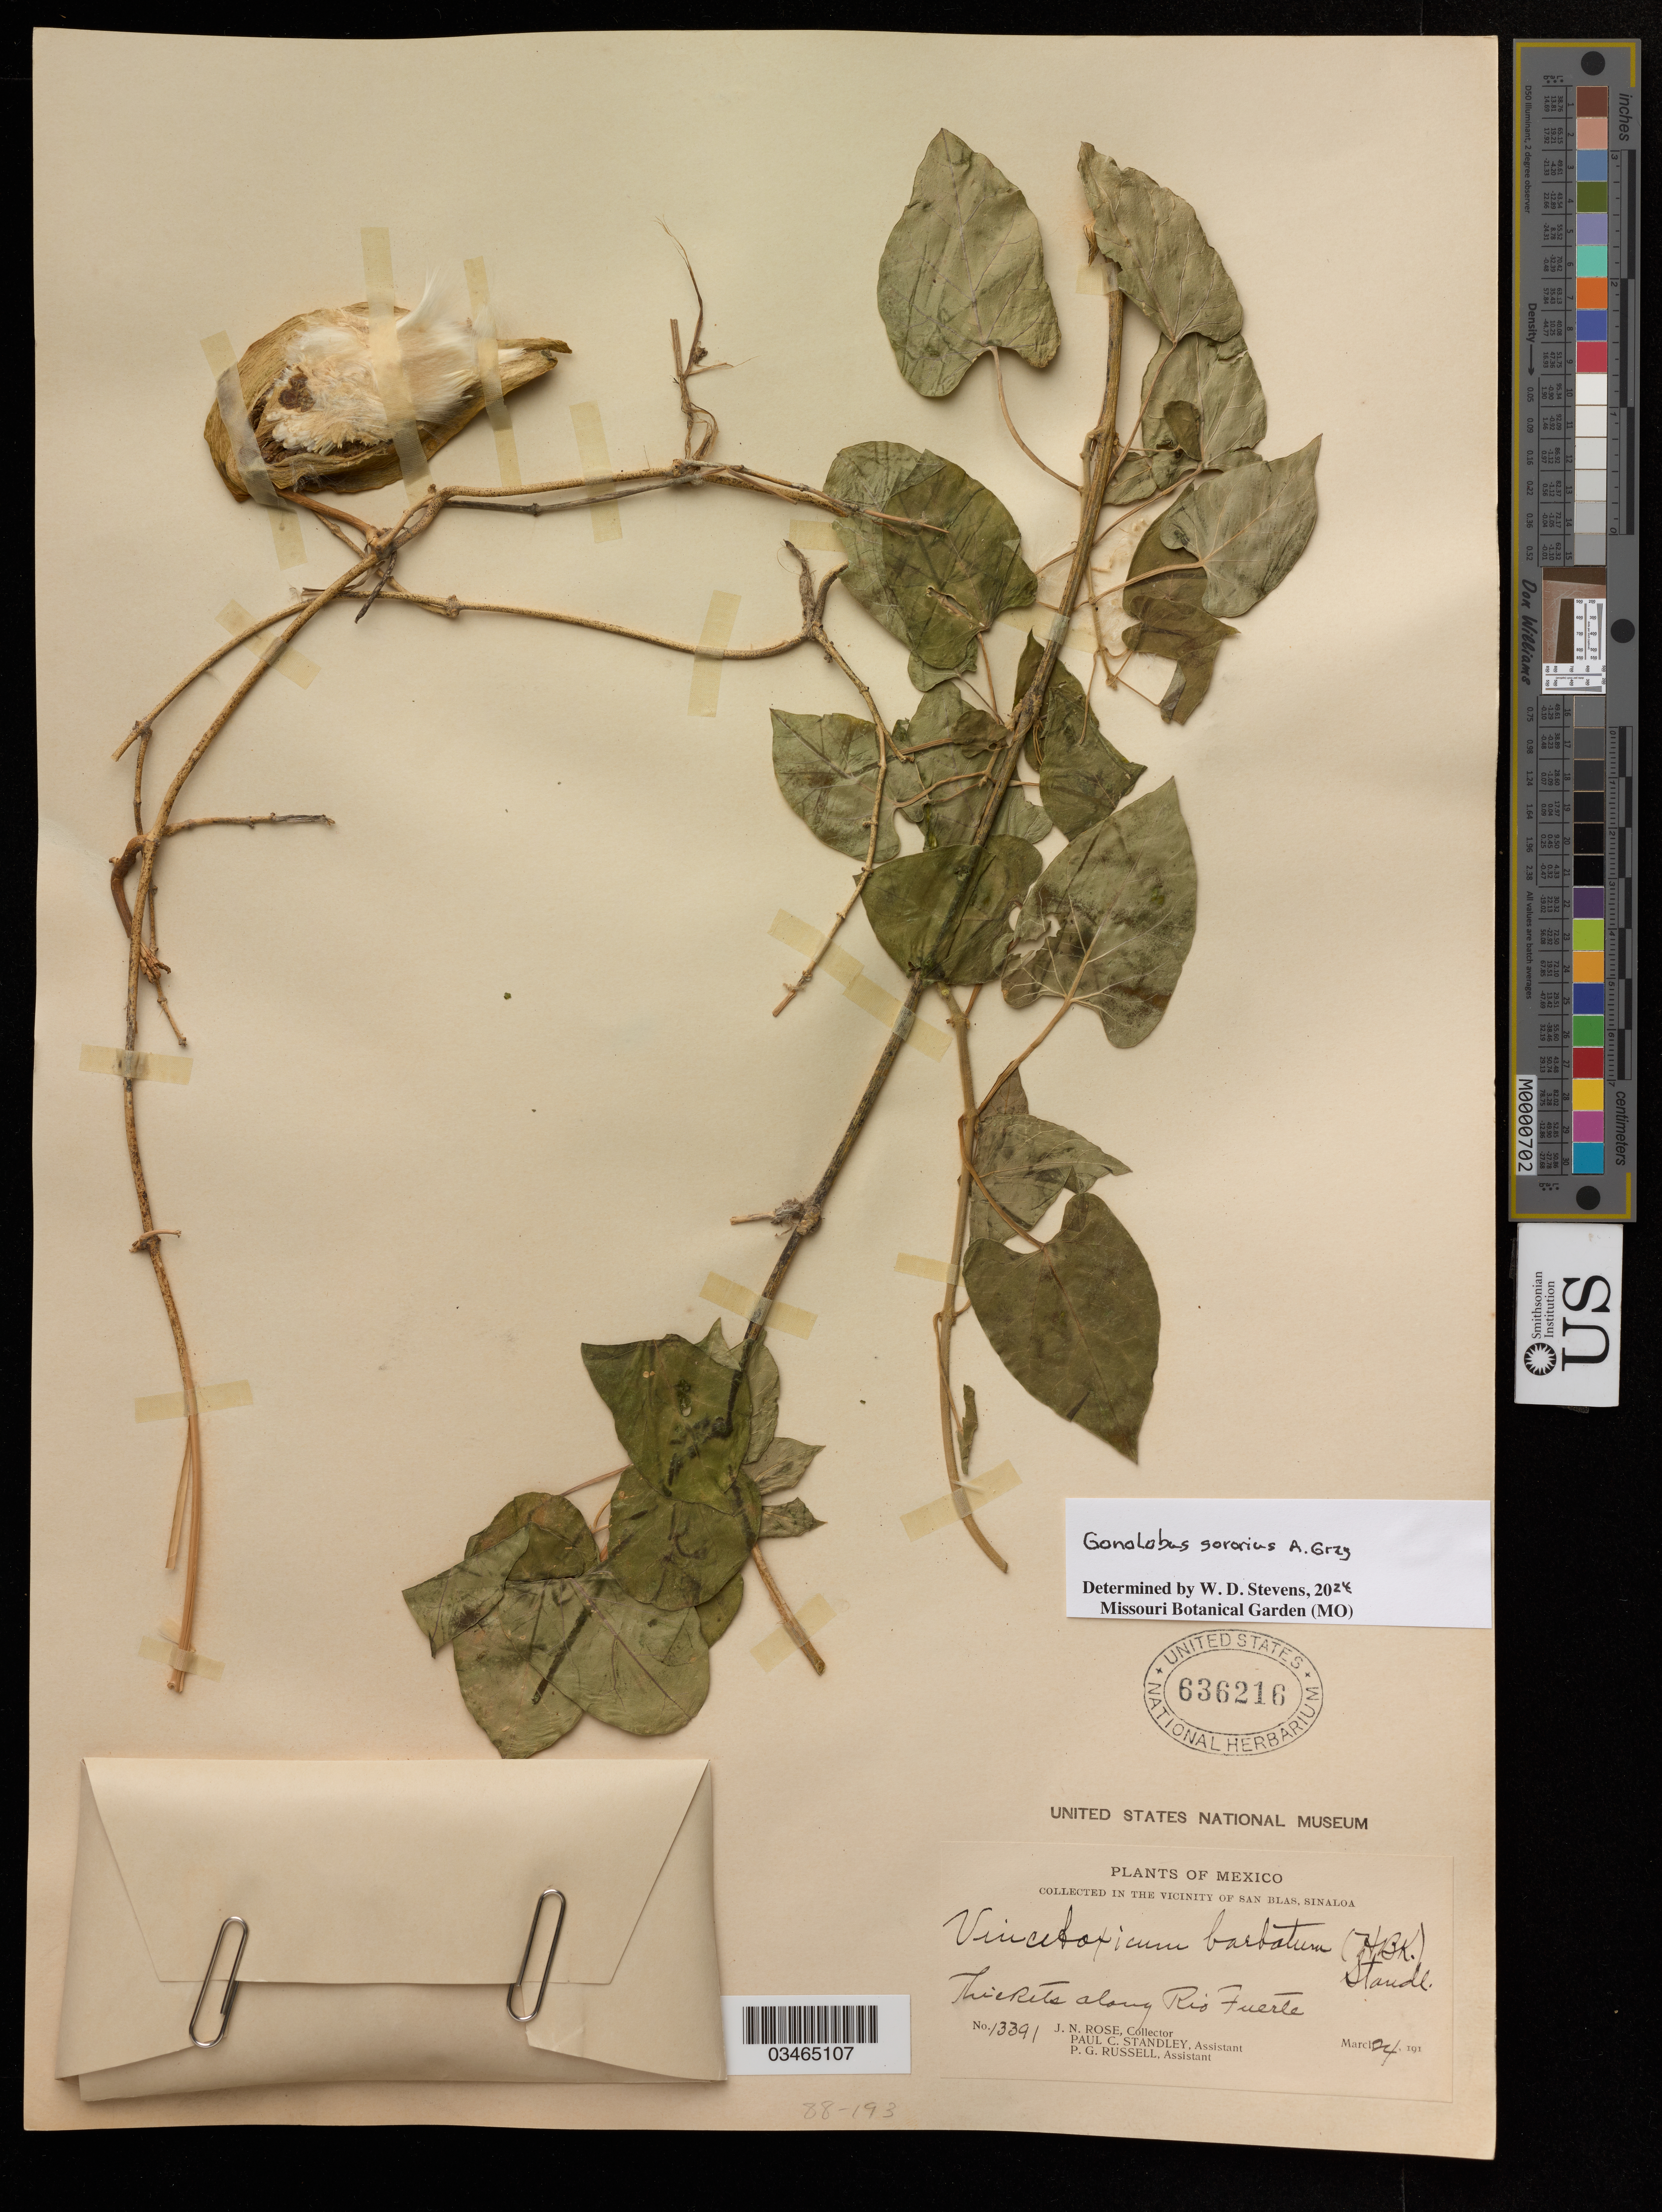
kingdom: Plantae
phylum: Tracheophyta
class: Magnoliopsida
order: Gentianales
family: Apocynaceae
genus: Gonolobus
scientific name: Gonolobus sororius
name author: A. Gray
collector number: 13391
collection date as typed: March 24, 191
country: Mexico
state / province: Sinaloa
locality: In The Vicinity of San Blas. Thickets along Rio Fuerte.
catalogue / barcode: US 636216